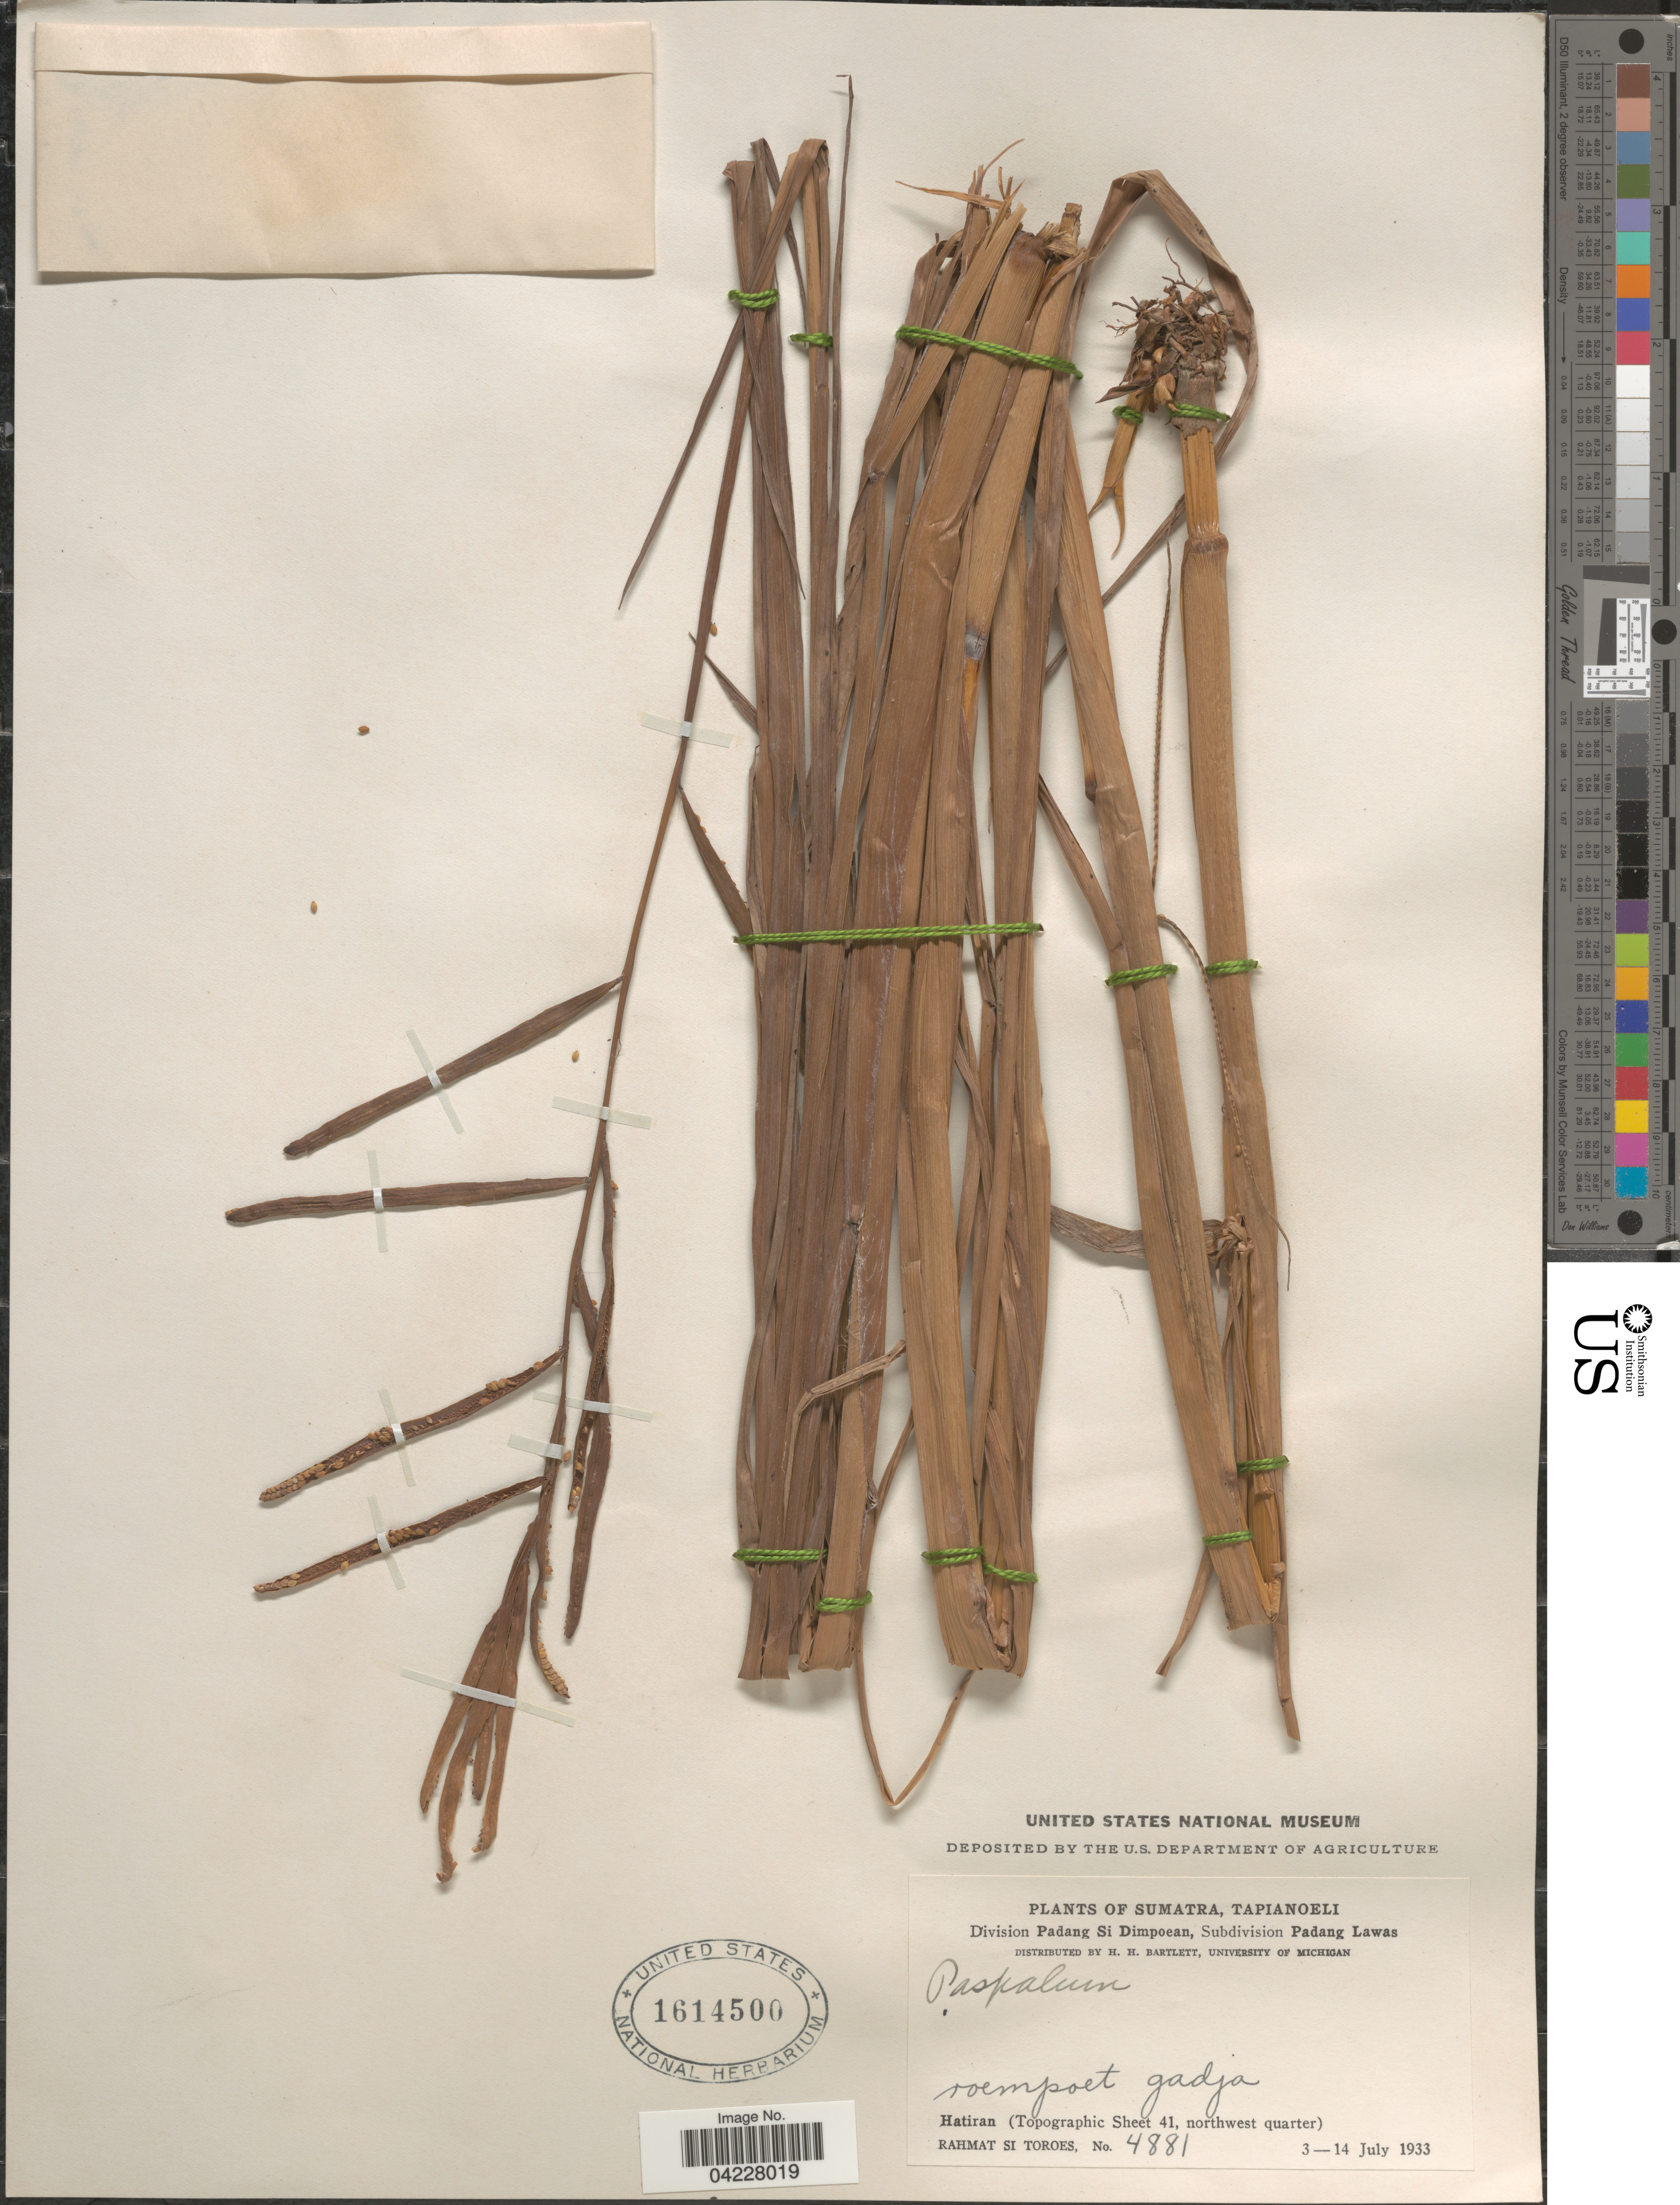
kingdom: Plantae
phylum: Tracheophyta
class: Liliopsida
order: Poales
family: Poaceae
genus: Paspalum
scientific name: Paspalum longifolium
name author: Roxb.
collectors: Rahmat Si Boeea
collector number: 4881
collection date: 1933-07-03/1933-07-14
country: Indonesia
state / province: Sumatra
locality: Tapianoeli. Division Padang Si Dimpoean, Subdivision Padang Lawas. Hatiran (Topographic Sheet 41, northwest quarter).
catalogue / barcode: US 1614500